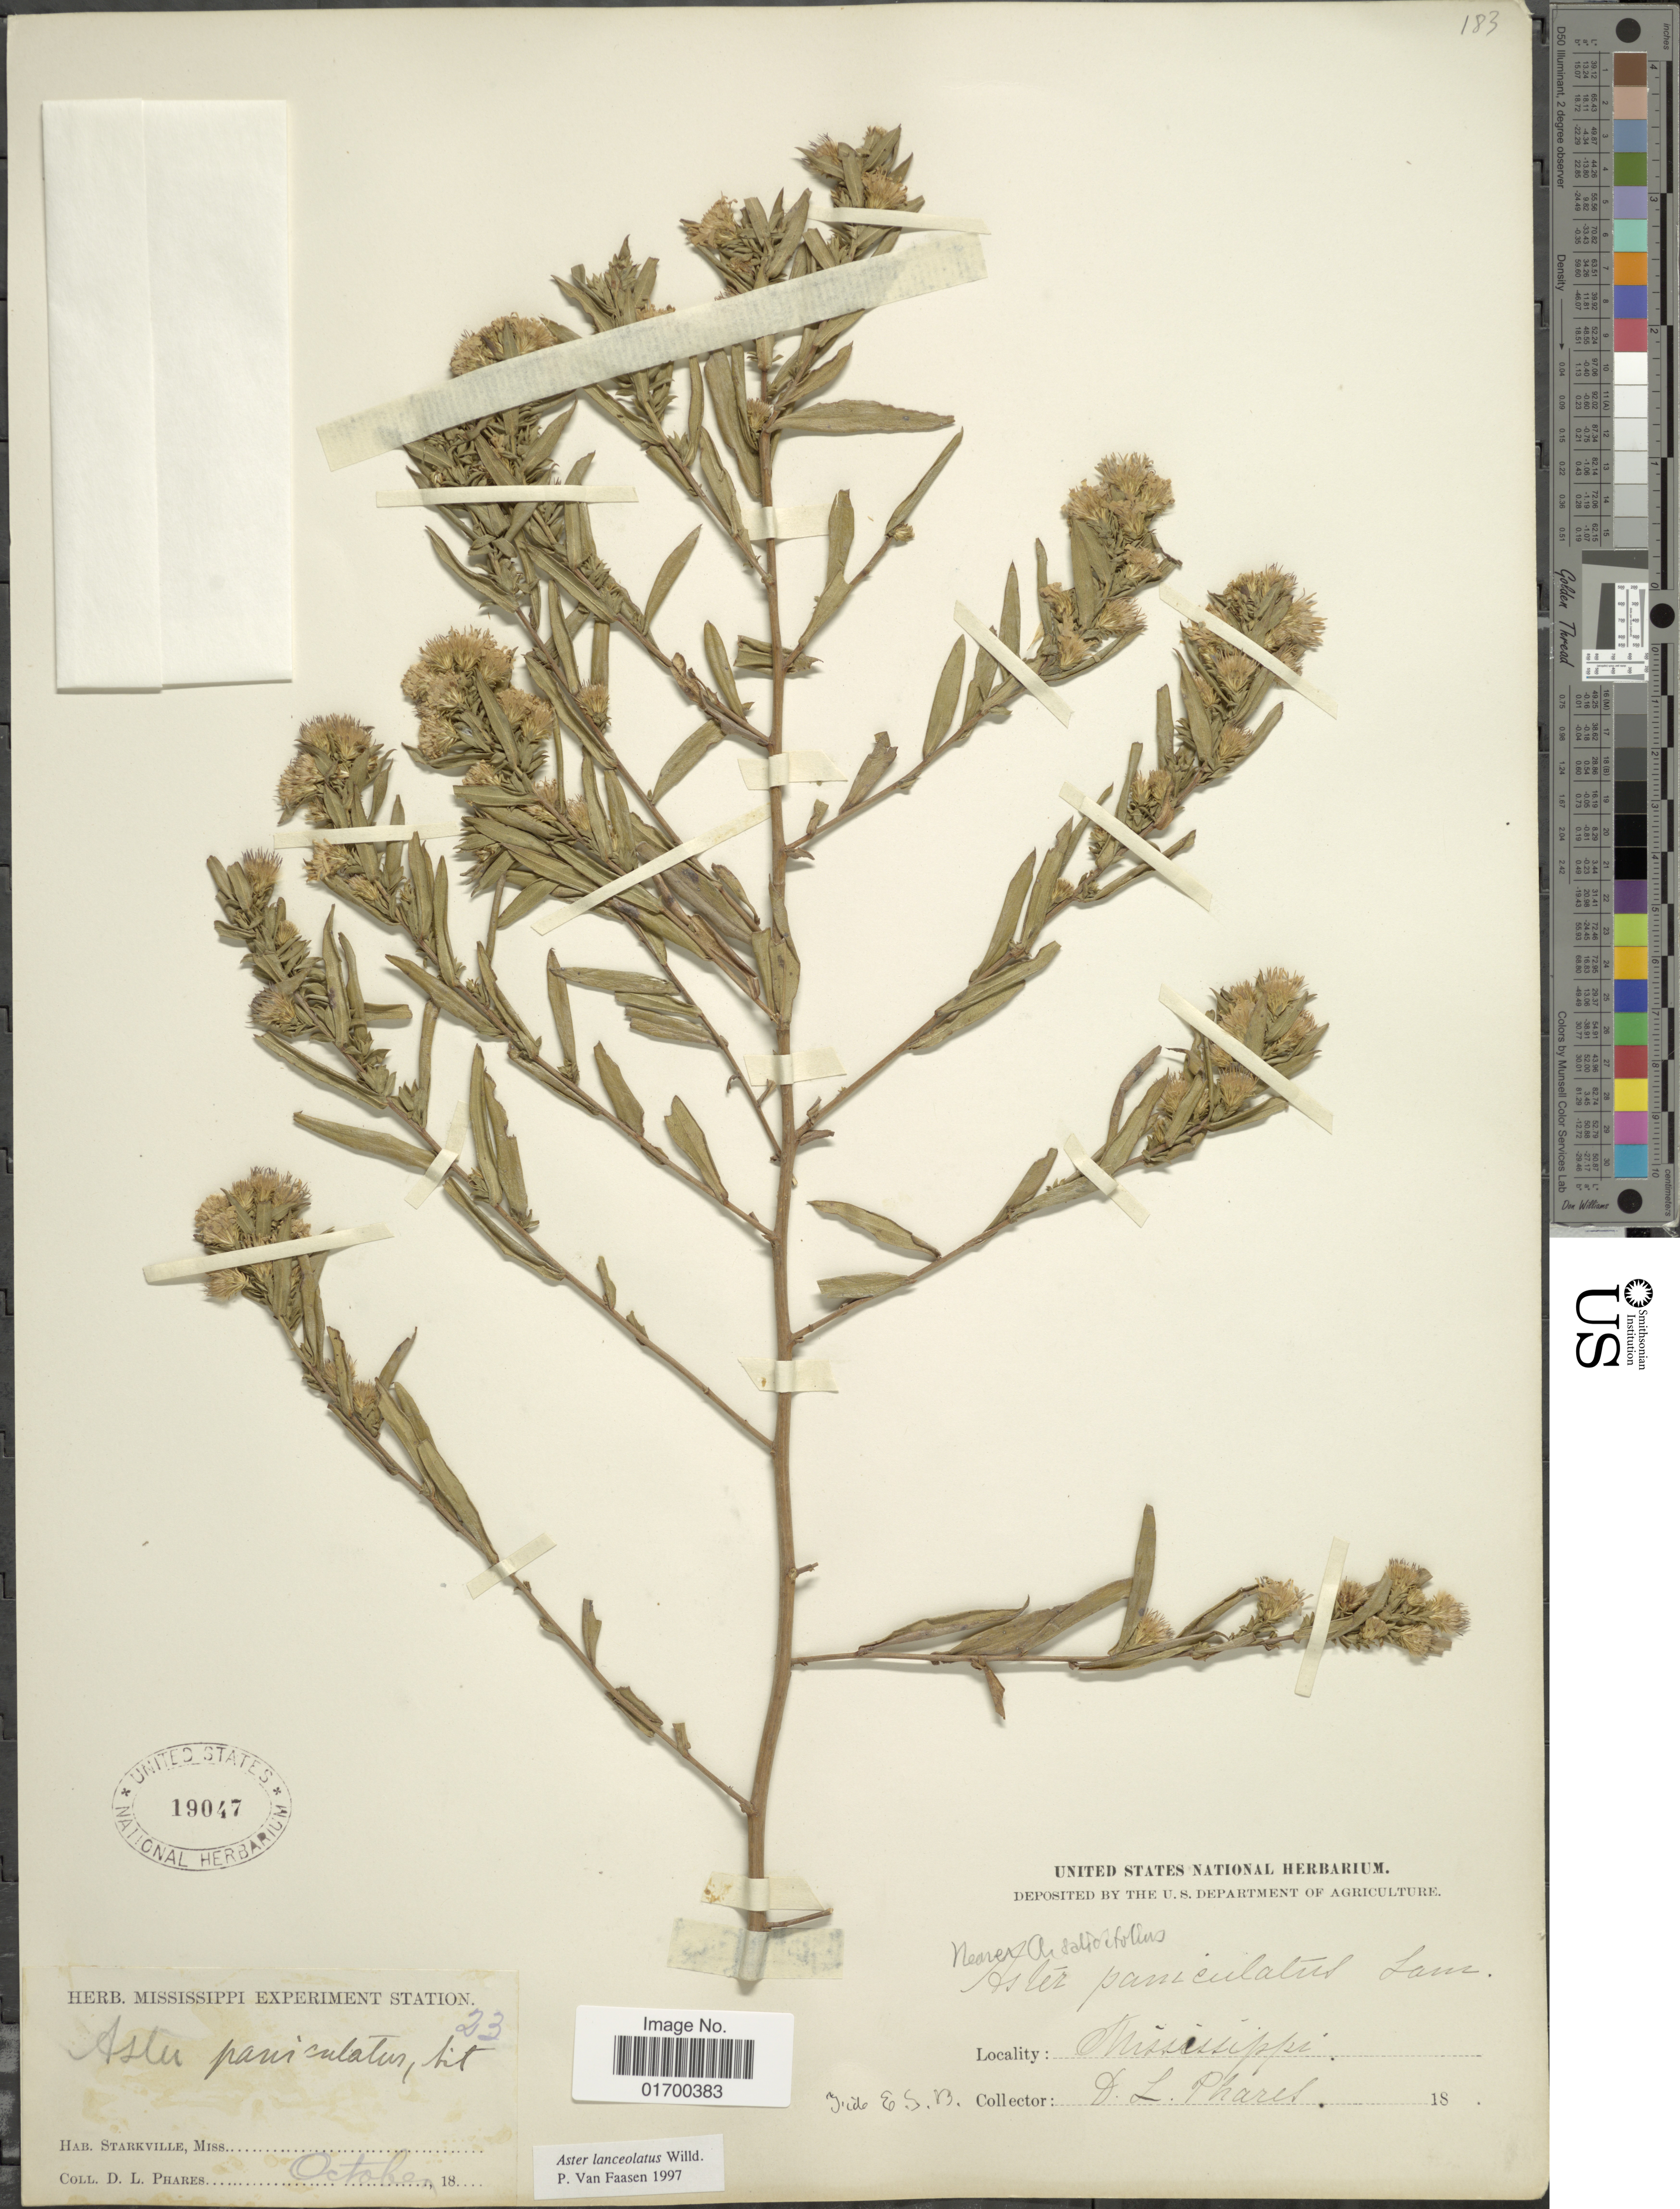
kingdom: Plantae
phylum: Tracheophyta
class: Magnoliopsida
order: Asterales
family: Asteraceae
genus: Symphyotrichum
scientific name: Symphyotrichum lanceolatum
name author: (Willd.) G.L. Nesom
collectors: D. Phares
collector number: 23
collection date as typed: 18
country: United States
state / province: Mississippi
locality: Starkville, Miss.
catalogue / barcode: US 19047